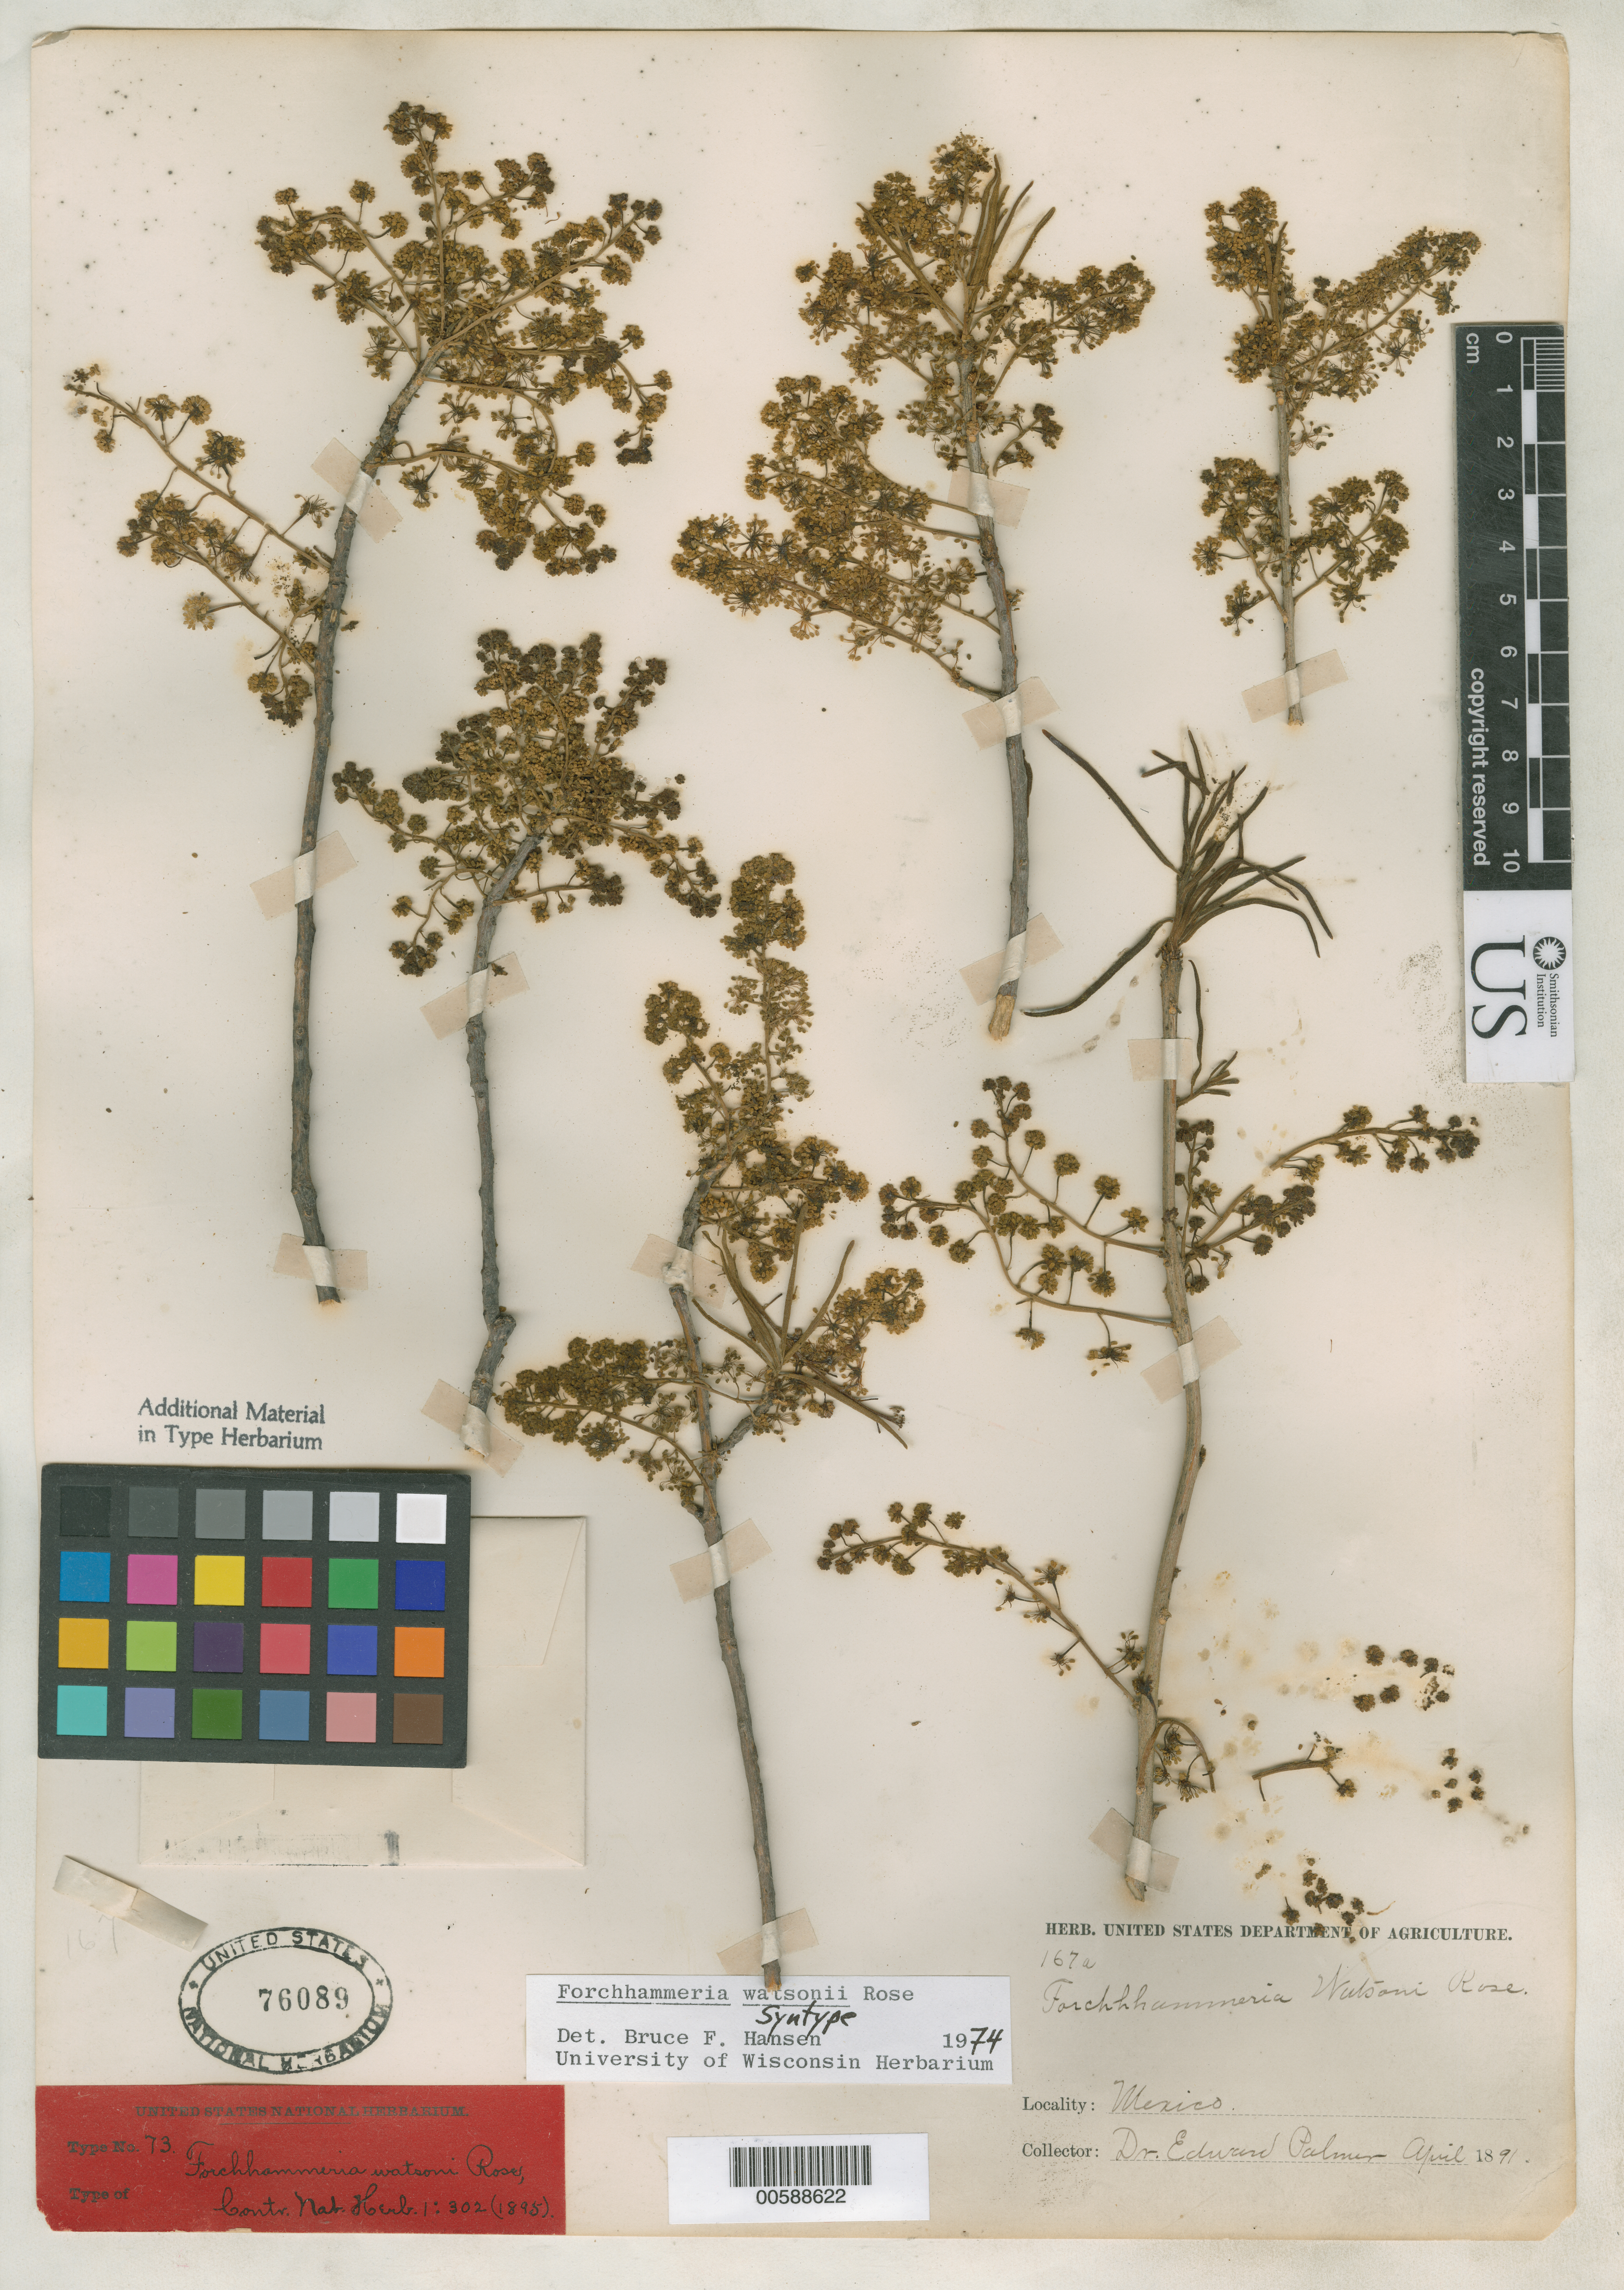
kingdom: Plantae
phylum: Tracheophyta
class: Liliopsida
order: Poales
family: Bromeliaceae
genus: Pitcairnia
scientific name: Pitcairnia clavata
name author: L.B. Sm.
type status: Holotype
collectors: J. J. Wurdack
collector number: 2419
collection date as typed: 26 Oct 1962 to 28 Oct 1962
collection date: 1962-10-26/1962-10-28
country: Peru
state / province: Loreto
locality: Pongo de Manseriche, Rio Maranon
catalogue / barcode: US 2426758